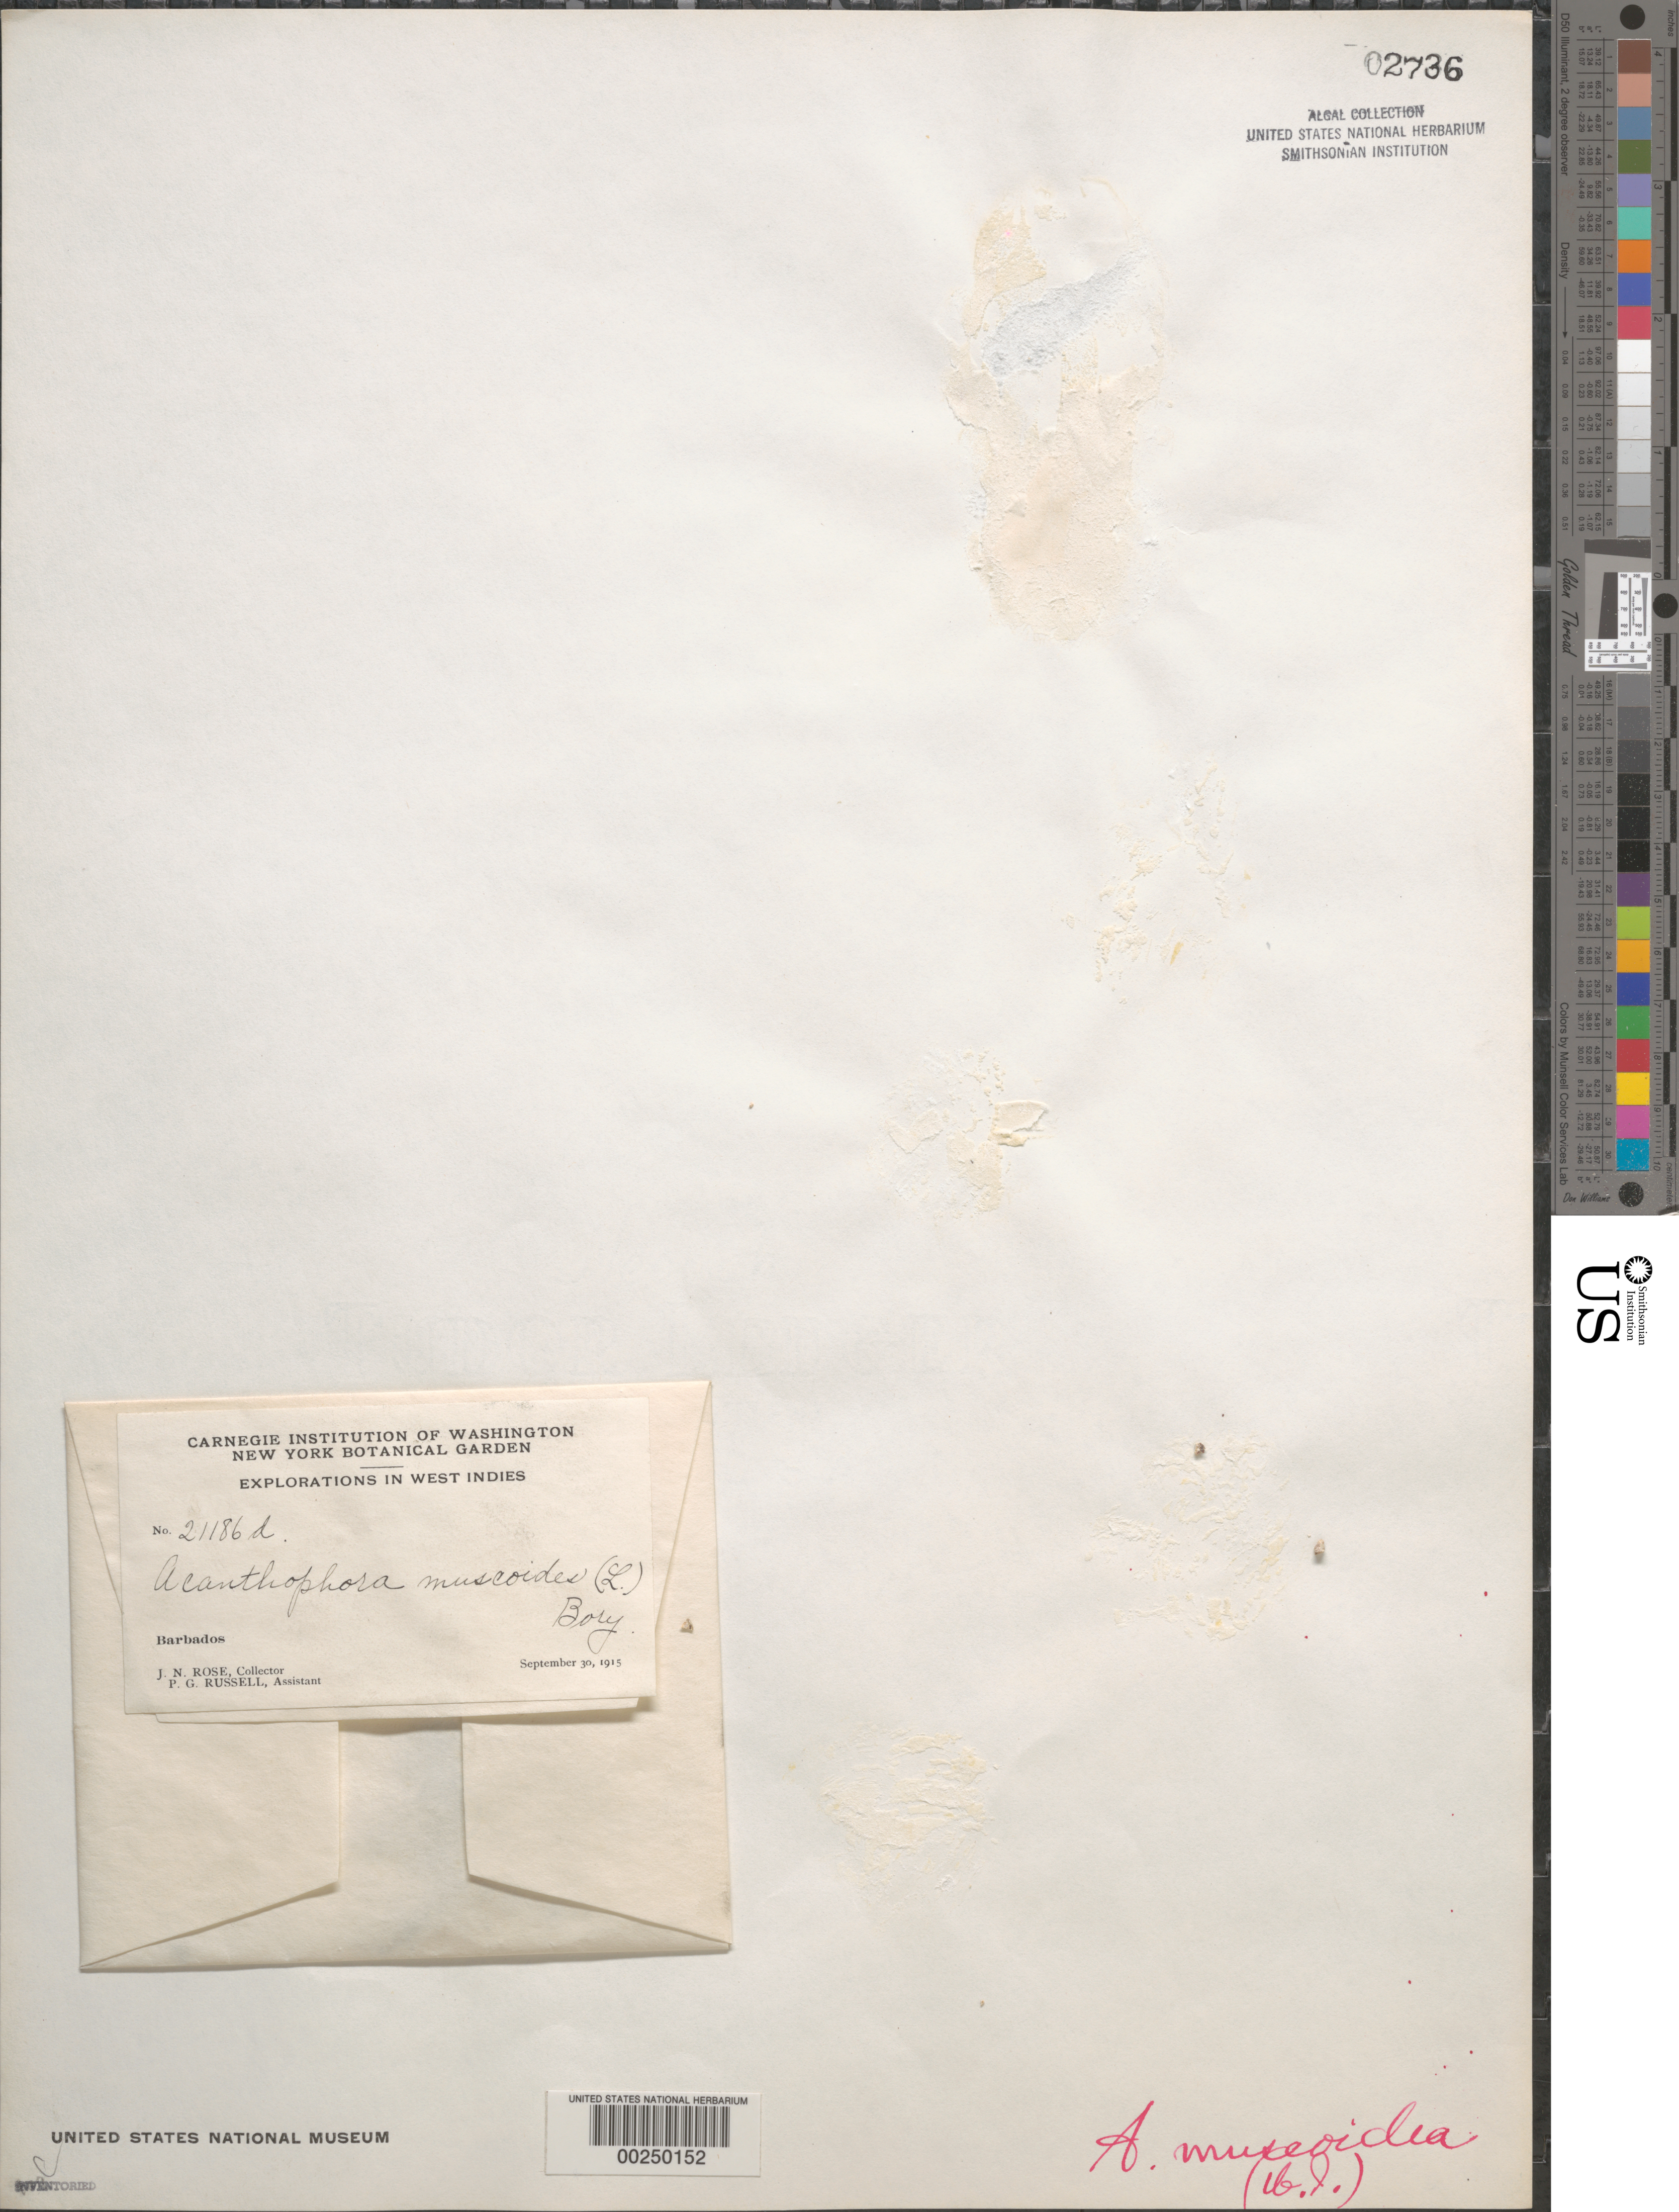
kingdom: Plantae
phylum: Rhodophyta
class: Florideophyceae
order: Ceramiales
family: Rhodomelaceae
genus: Acanthophora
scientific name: Acanthophora muscoides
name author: (C. Agardh) Bory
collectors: J. N. Rose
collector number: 21186d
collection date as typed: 30 Sep 1915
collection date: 1915-09-30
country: Barbados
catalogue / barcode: US 2736